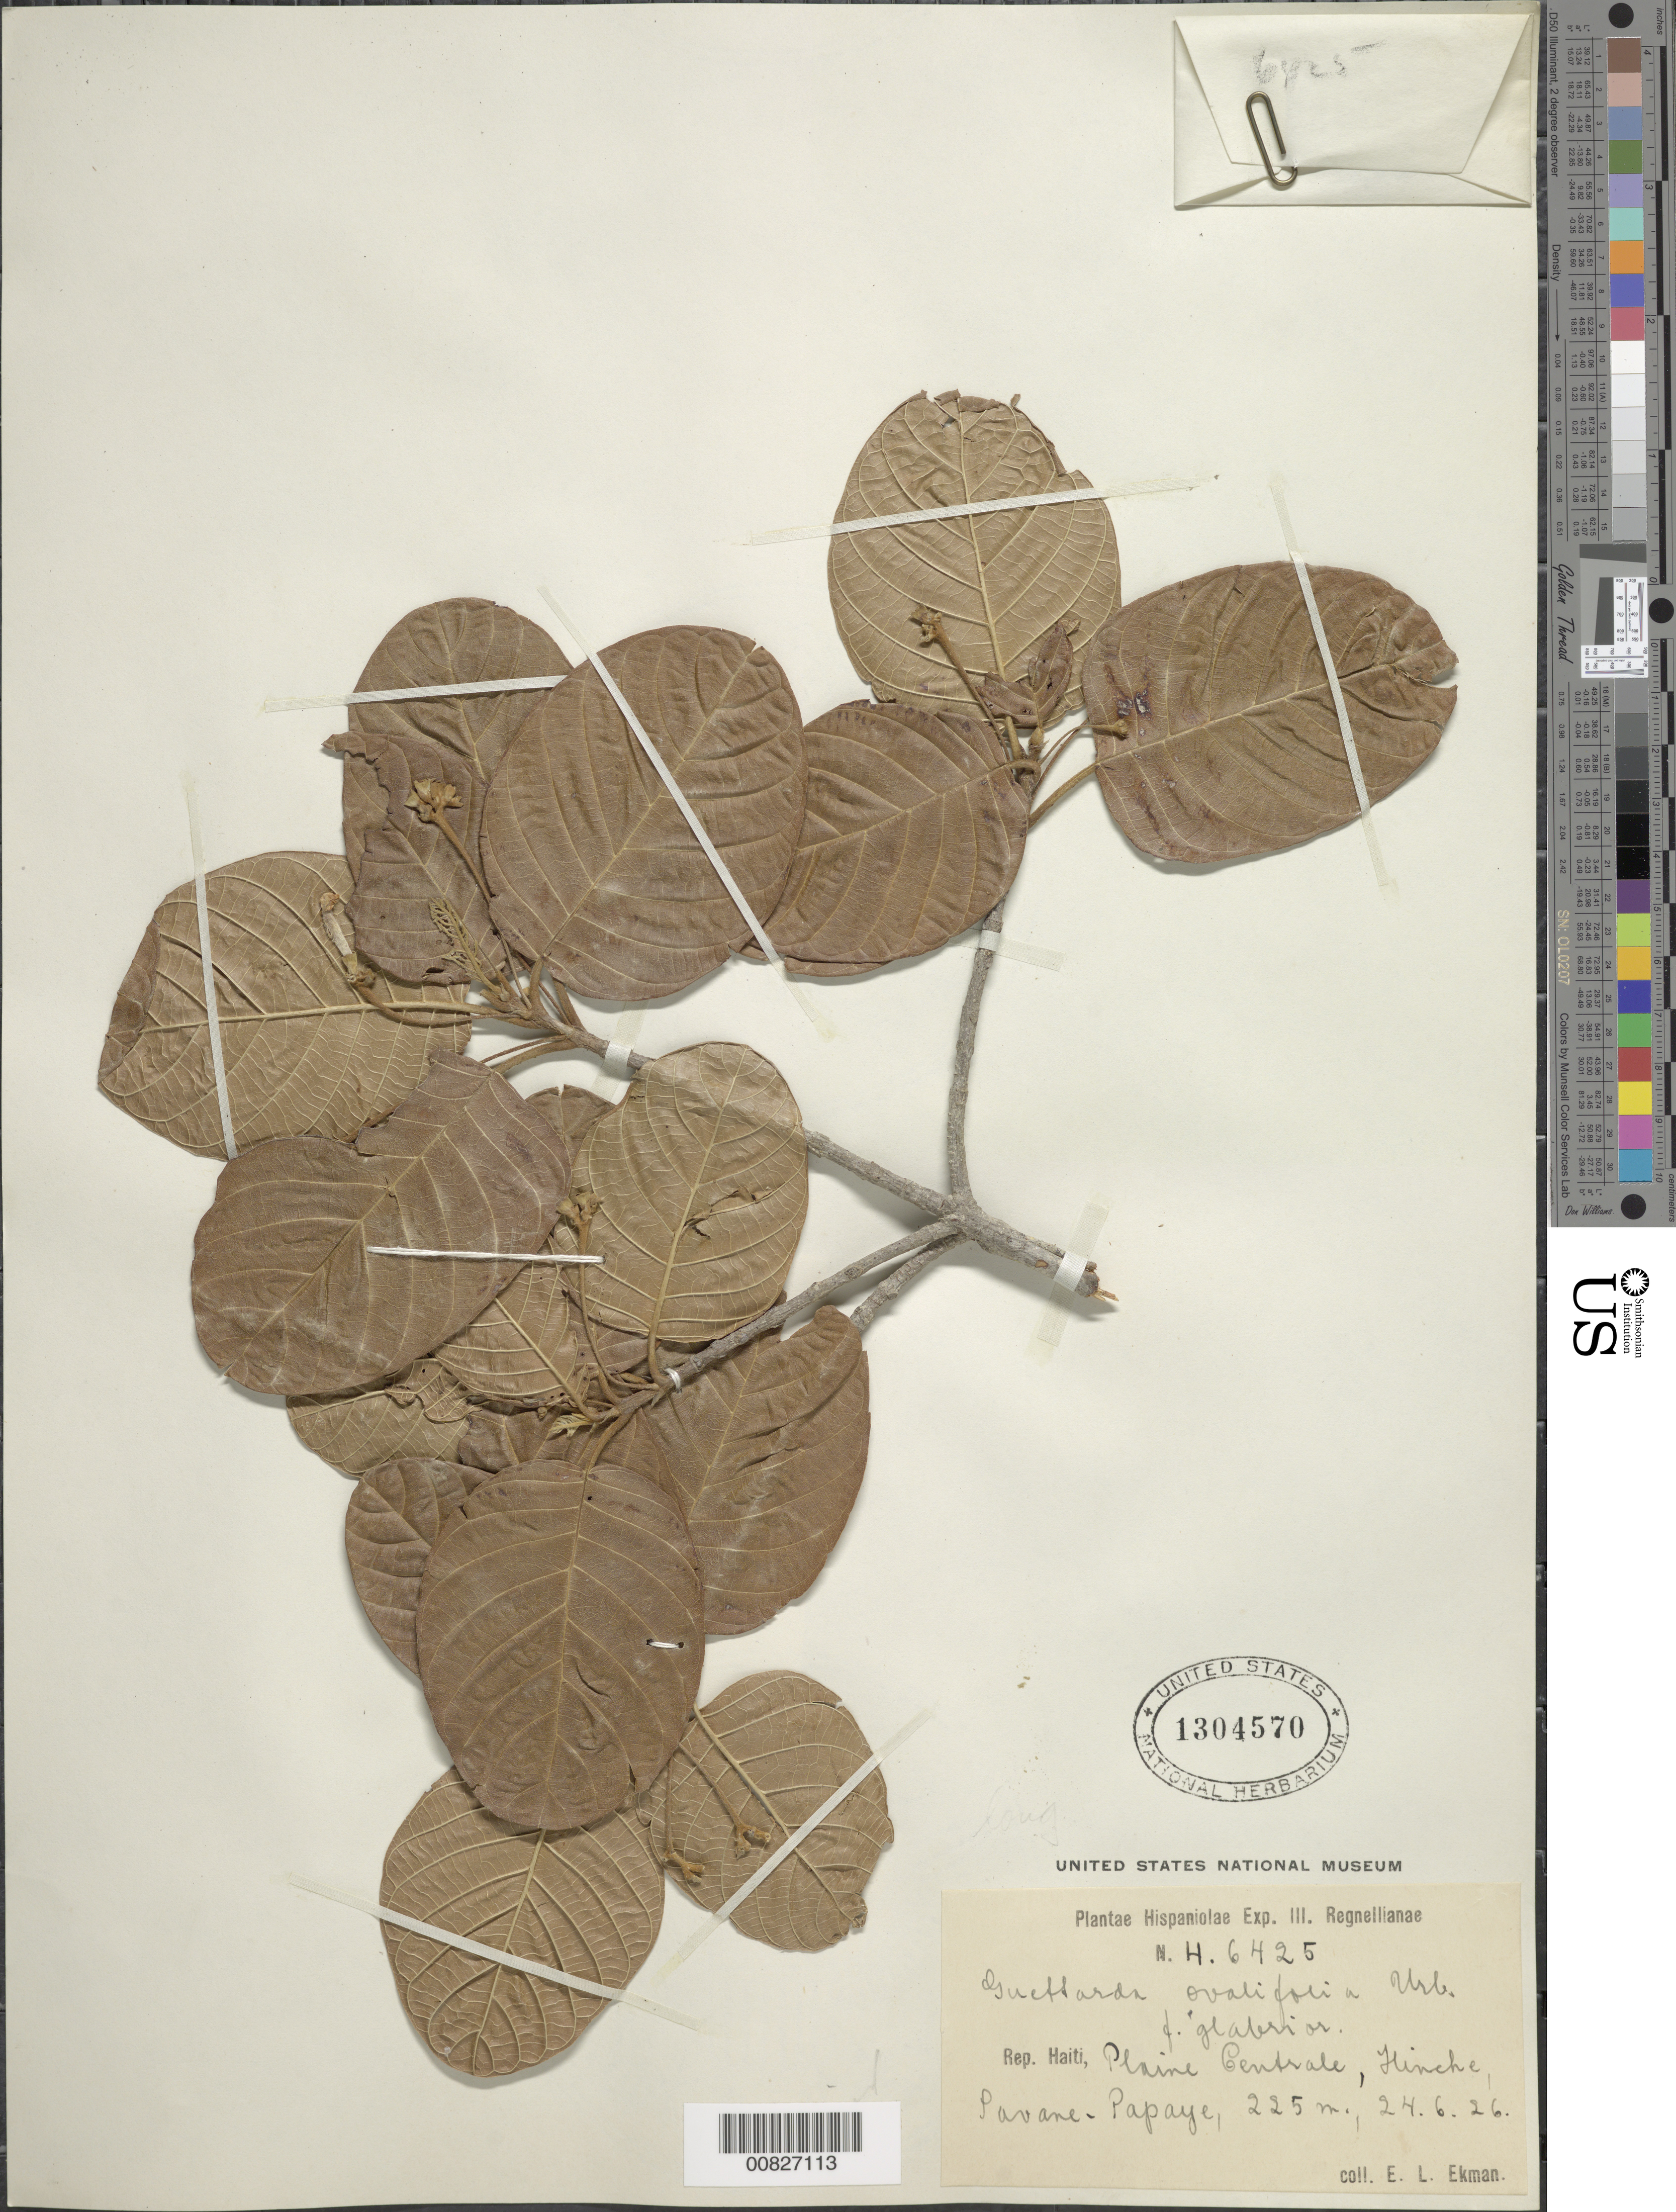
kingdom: Plantae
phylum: Tracheophyta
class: Magnoliopsida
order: Gentianales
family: Rubiaceae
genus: Guettarda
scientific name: Guettarda ovalifolia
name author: Urb.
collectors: E. L. Ekman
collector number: H 6425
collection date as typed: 24 Jun 1926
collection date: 1926-06-24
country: Haiti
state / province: Artibonite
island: Hispaniola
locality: Plaine Centrale, Hinche, Pavane-Papaye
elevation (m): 225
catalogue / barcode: US 1304570